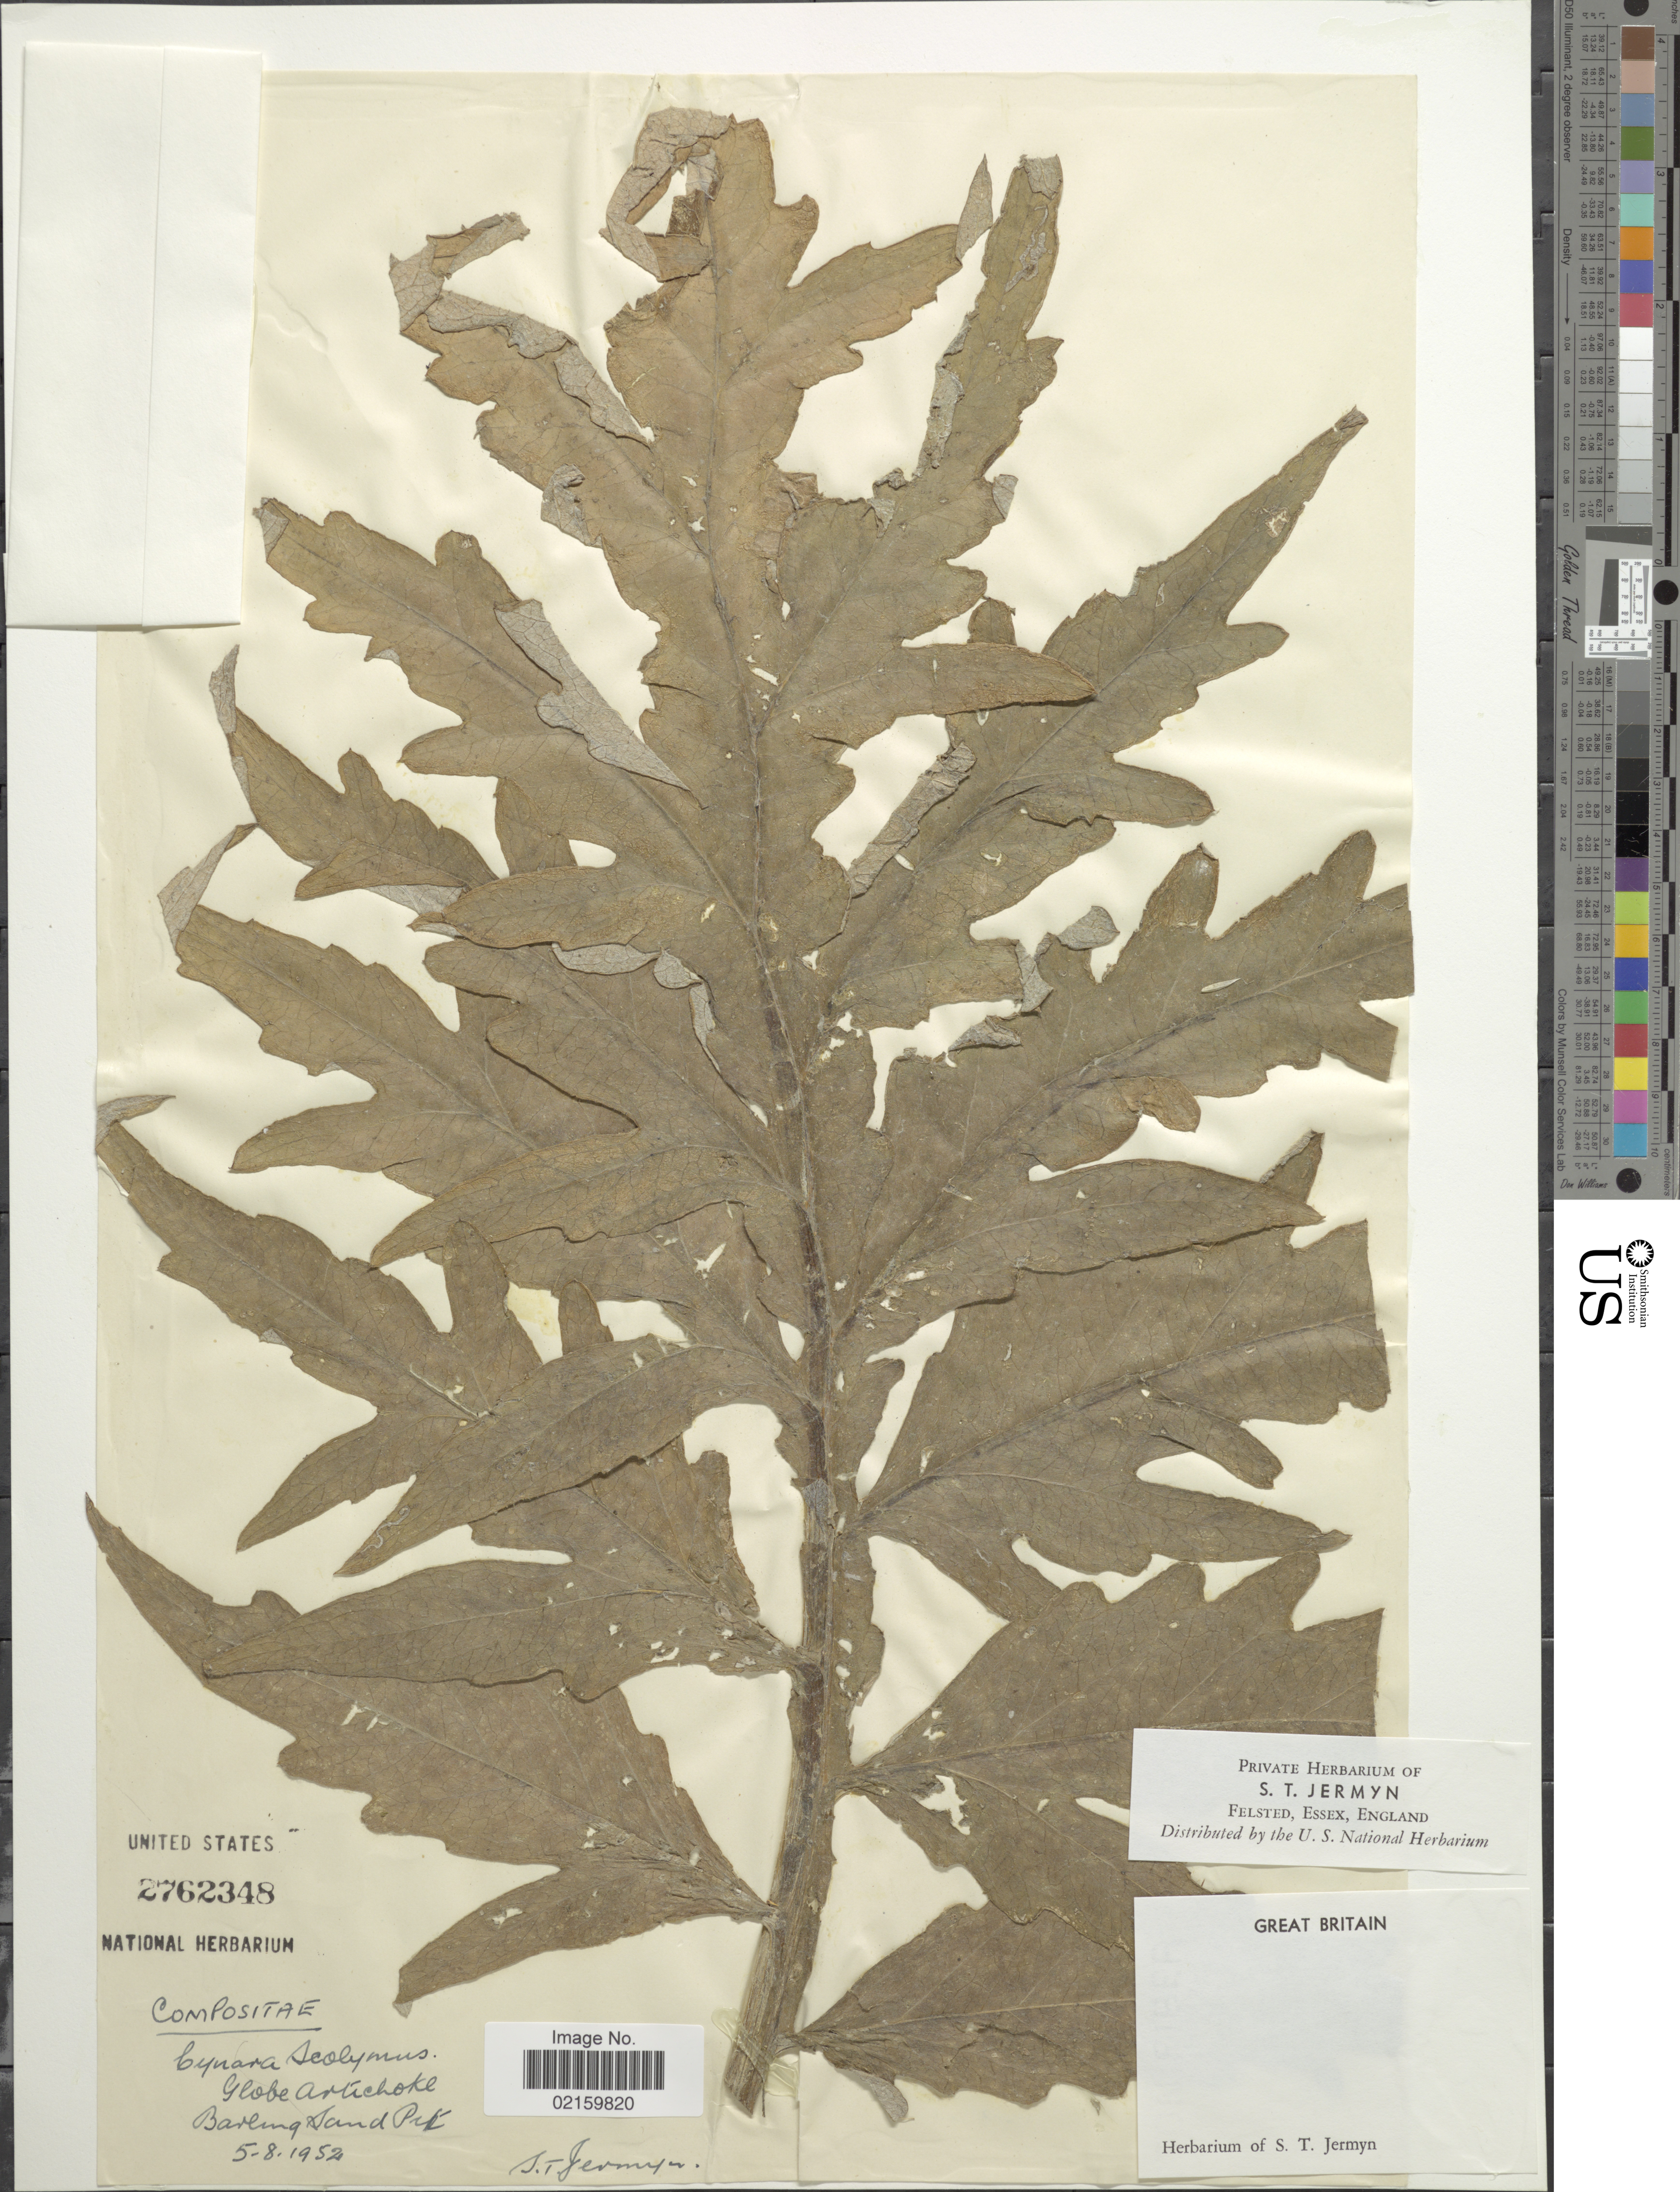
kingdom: Plantae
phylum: Tracheophyta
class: Magnoliopsida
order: Asterales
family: Asteraceae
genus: Cynara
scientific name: Cynara scolymus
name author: L.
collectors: S. Jermyn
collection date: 1952-08-05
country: United Kingdom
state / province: England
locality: Globe Artichoke. Barling Sandpit. Great Britain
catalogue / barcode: US 2762348